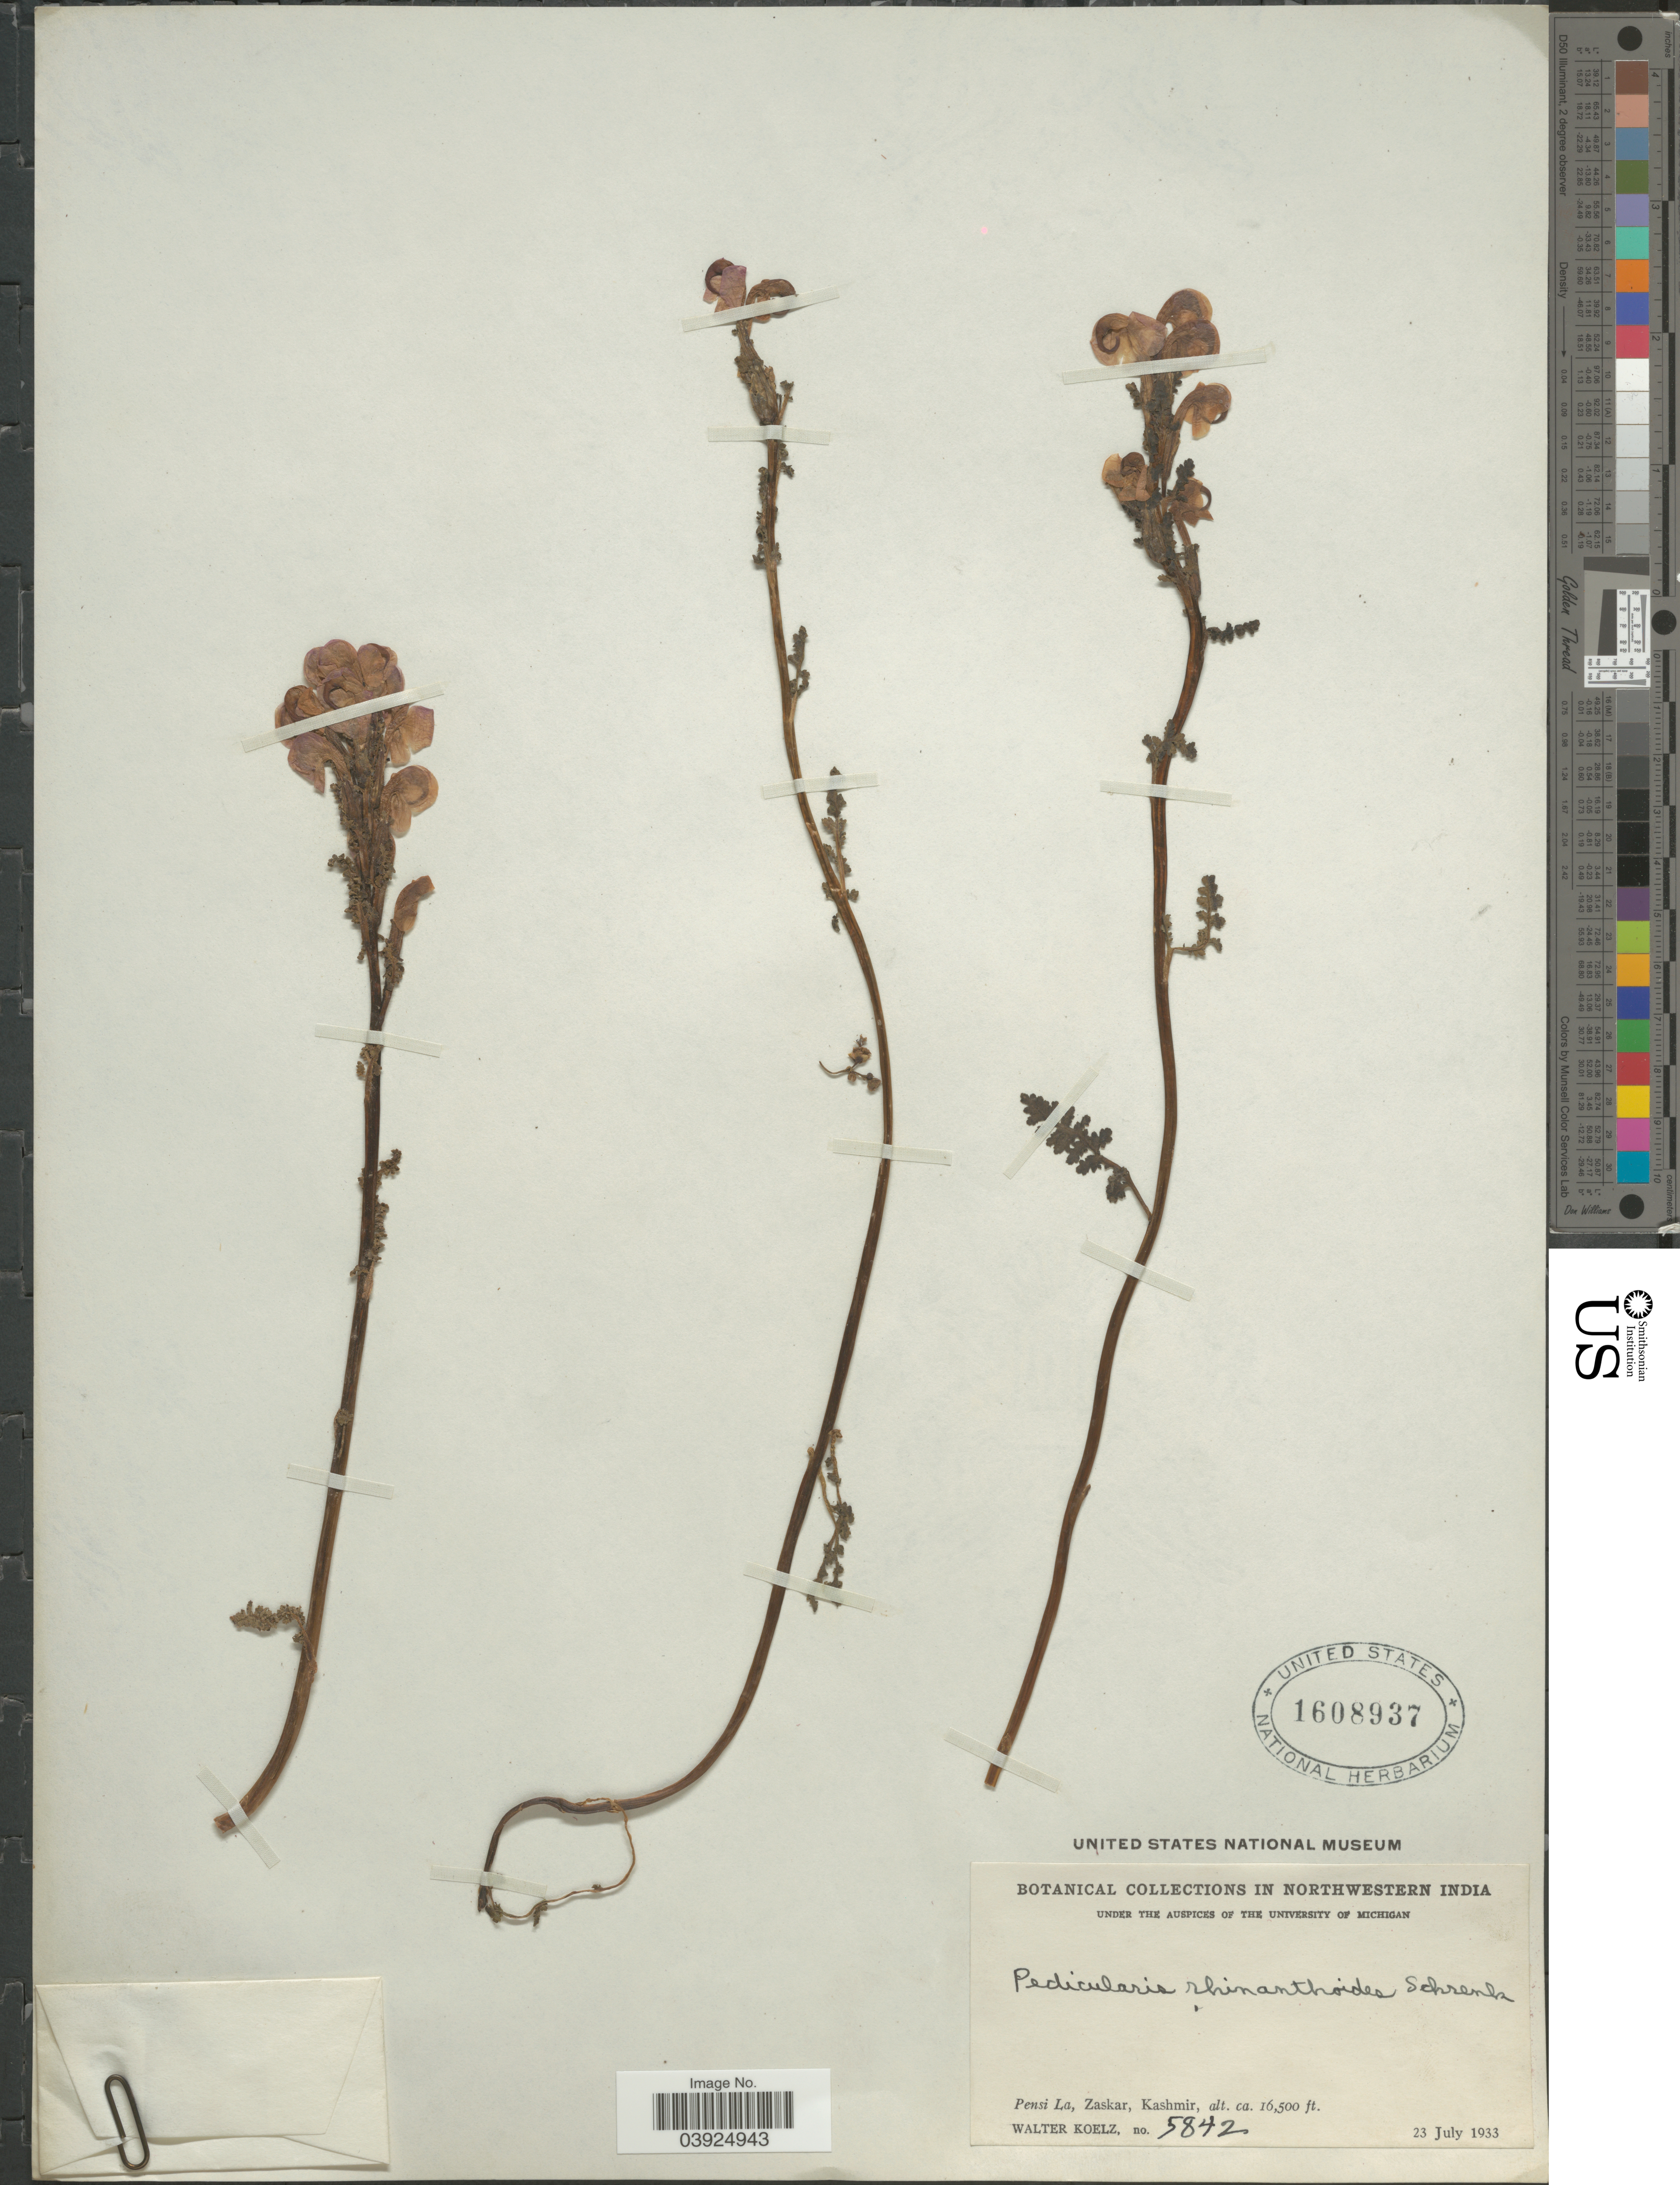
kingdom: Plantae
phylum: Tracheophyta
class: Magnoliopsida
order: Lamiales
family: Orobanchaceae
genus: Pedicularis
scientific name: Pedicularis rhinanthoides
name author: Schrenk ex Fisch. & C.A. Mey.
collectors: W. N. Koelz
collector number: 5842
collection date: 1933-07-23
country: India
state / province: Jammu and Kashmir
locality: Northwestern India. Pensi La, Zaskar, Kashmir.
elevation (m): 5029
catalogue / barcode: US 1608937